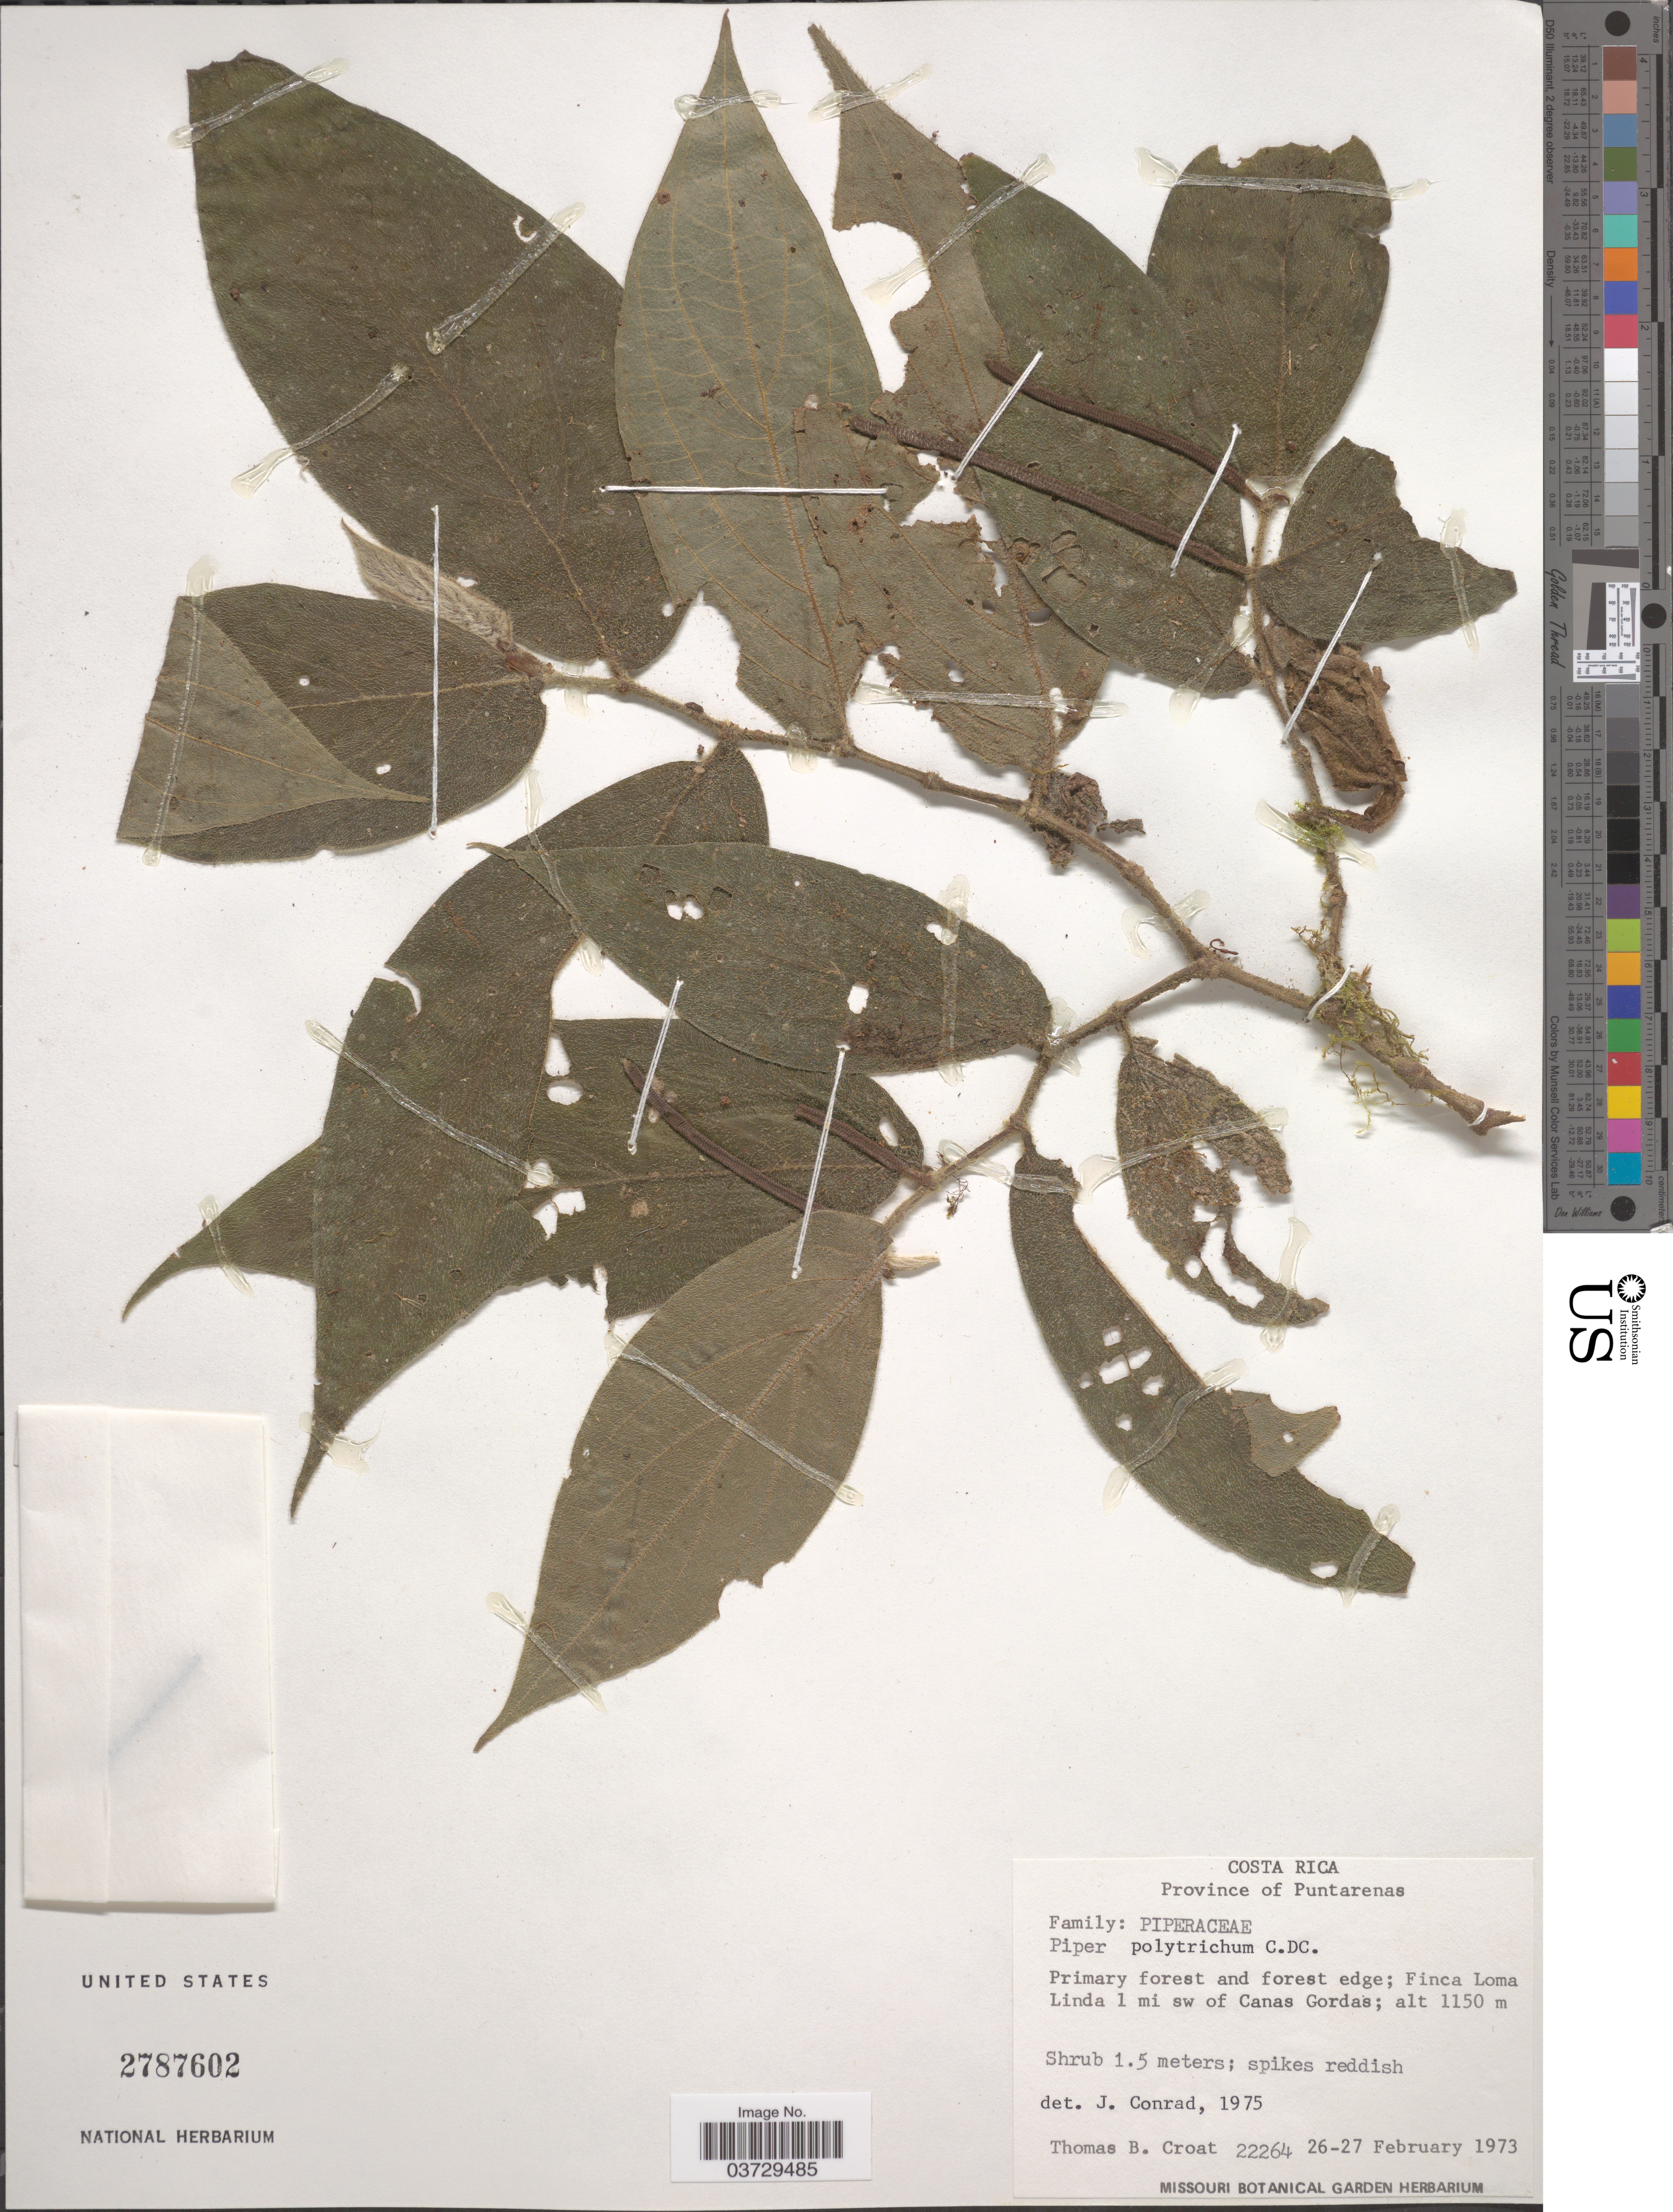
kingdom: Plantae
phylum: Tracheophyta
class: Magnoliopsida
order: Piperales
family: Piperaceae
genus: Piper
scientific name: Piper polytrichum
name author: C. DC.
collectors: T. B. Croat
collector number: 22264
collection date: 1973-02-26/1973-02-27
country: Costa Rica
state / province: Puntarenas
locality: Finca Loma Linda 1 mi sw of Canas Gordas.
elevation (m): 1150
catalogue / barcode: US 2787602